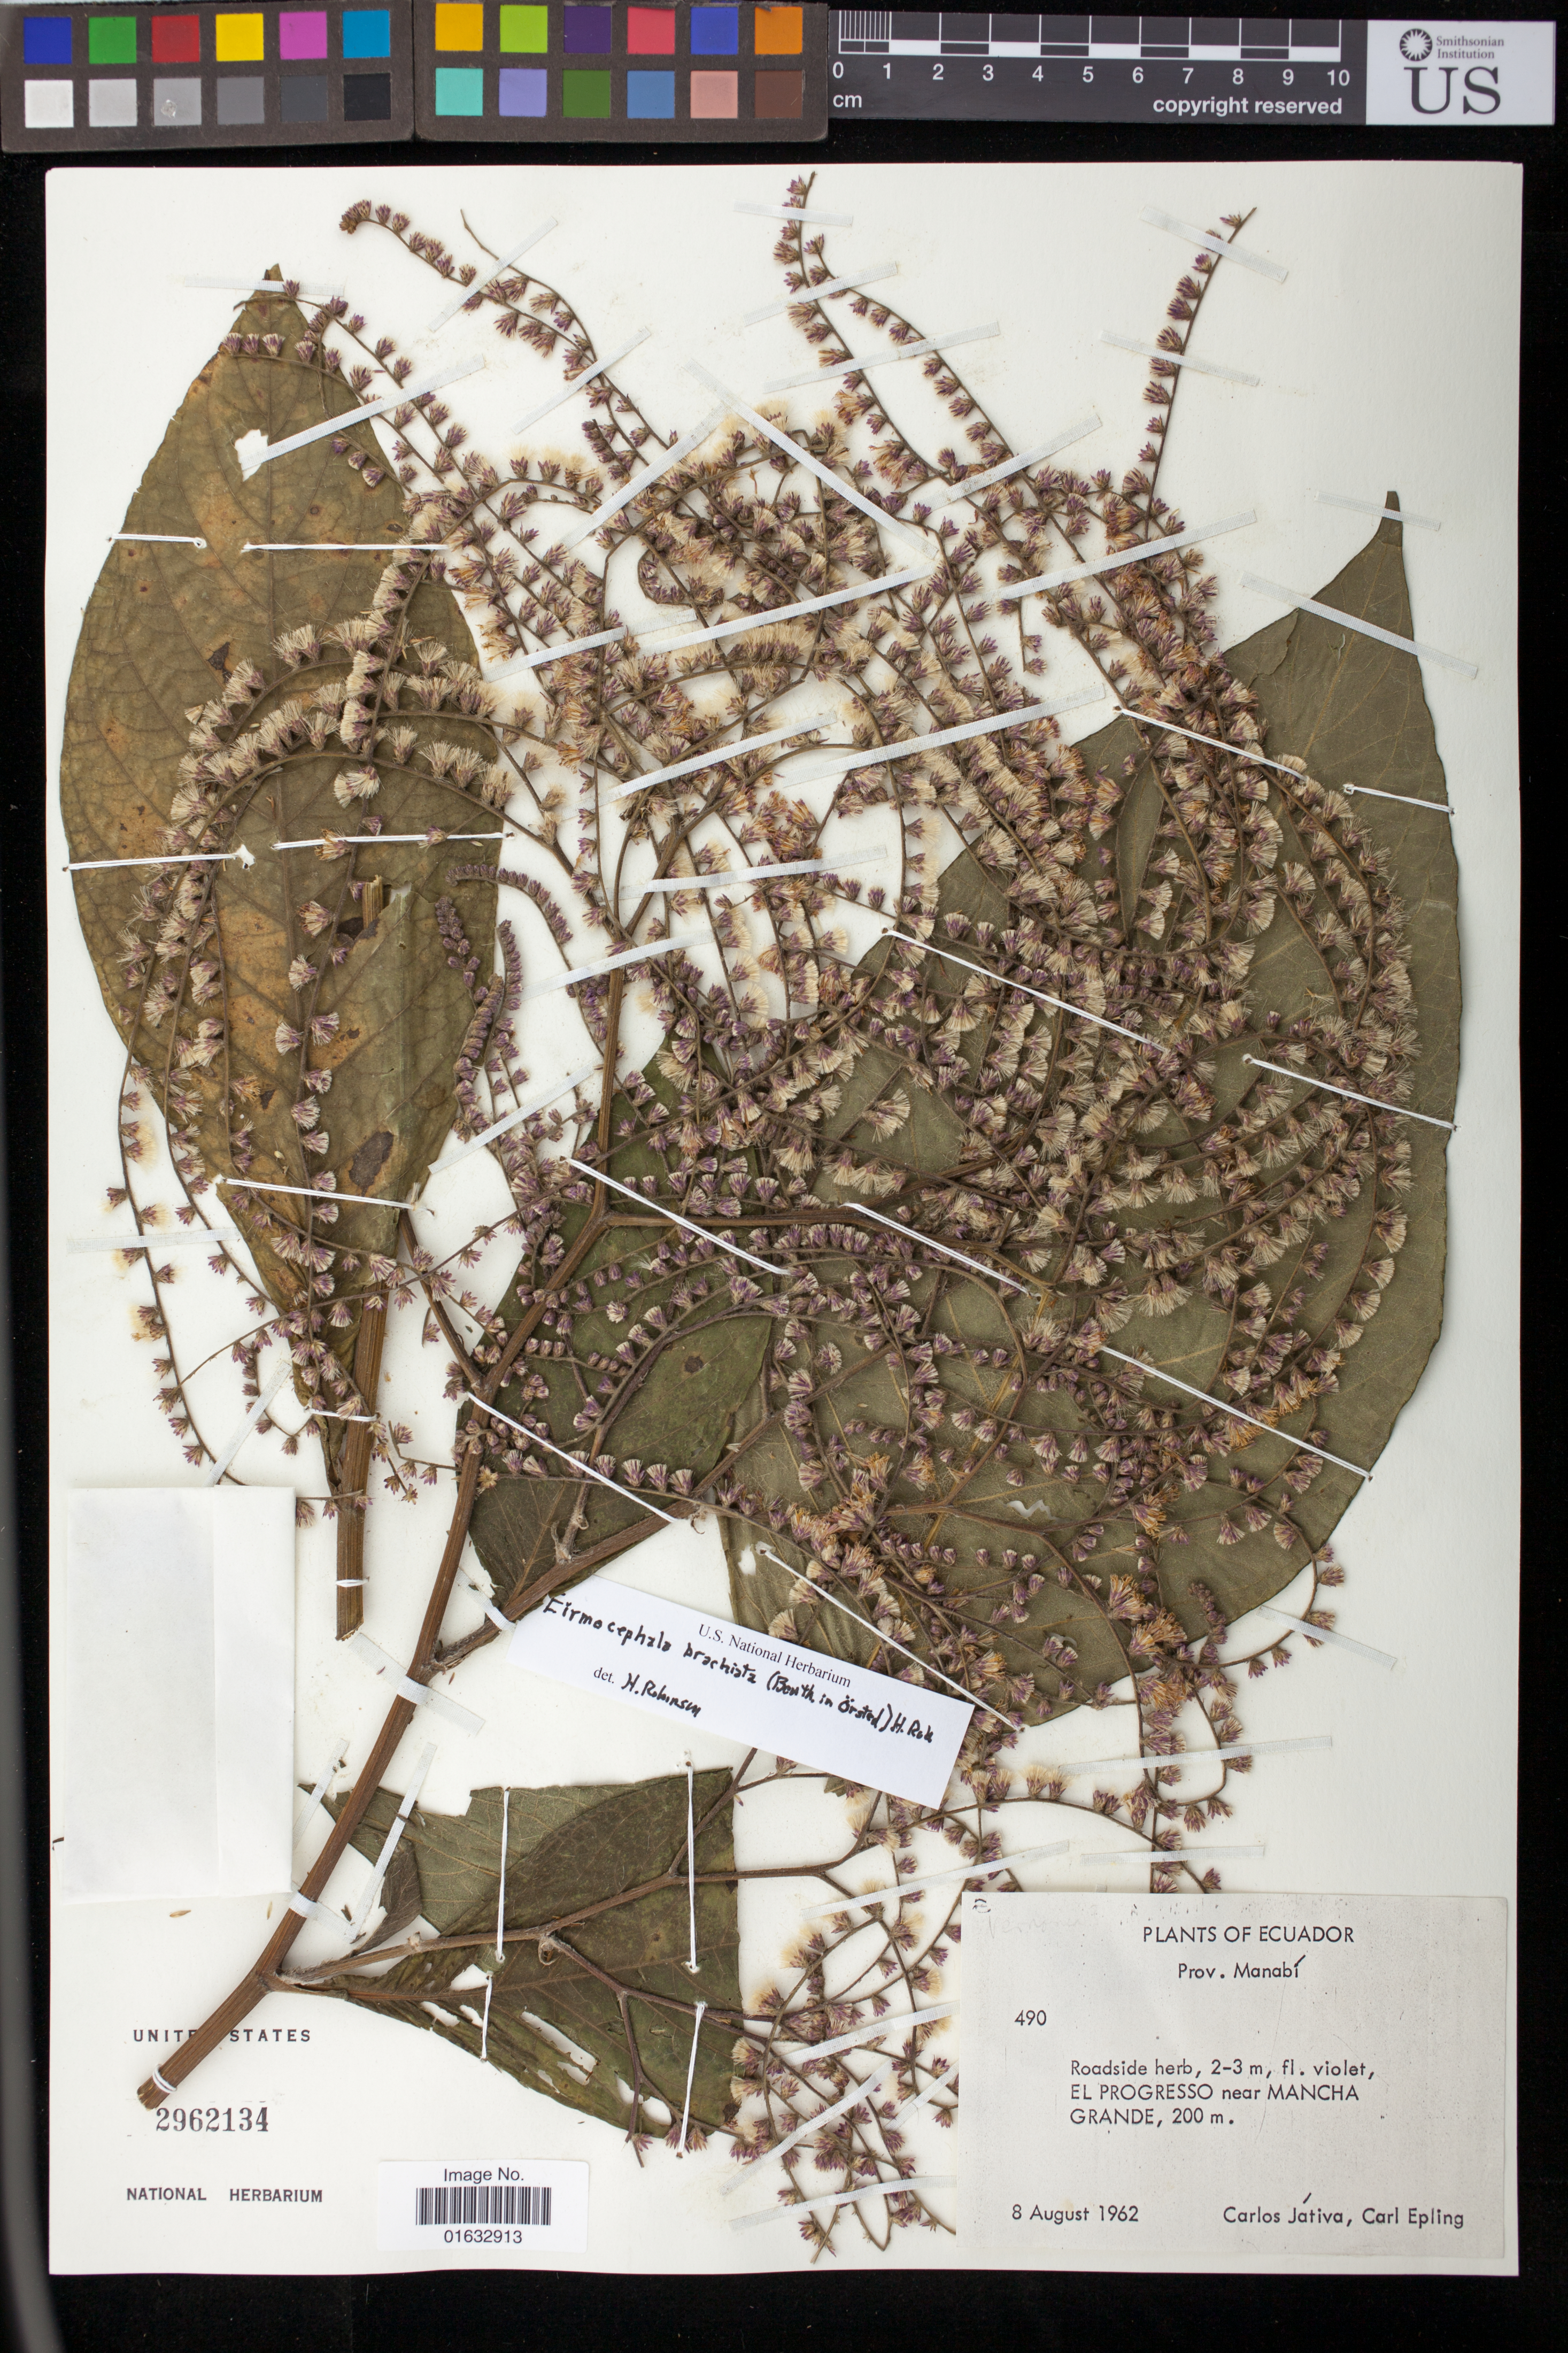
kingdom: Plantae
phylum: Tracheophyta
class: Magnoliopsida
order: Asterales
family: Asteraceae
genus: Eirmocephala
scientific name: Eirmocephala brachiata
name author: (Benth.) H. Rob.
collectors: C. D. Játiva & C. C. Epling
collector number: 490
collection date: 1962-08-08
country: Ecuador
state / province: Manabí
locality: El Progresso near Mancha Grande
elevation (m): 200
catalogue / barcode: US 2962134